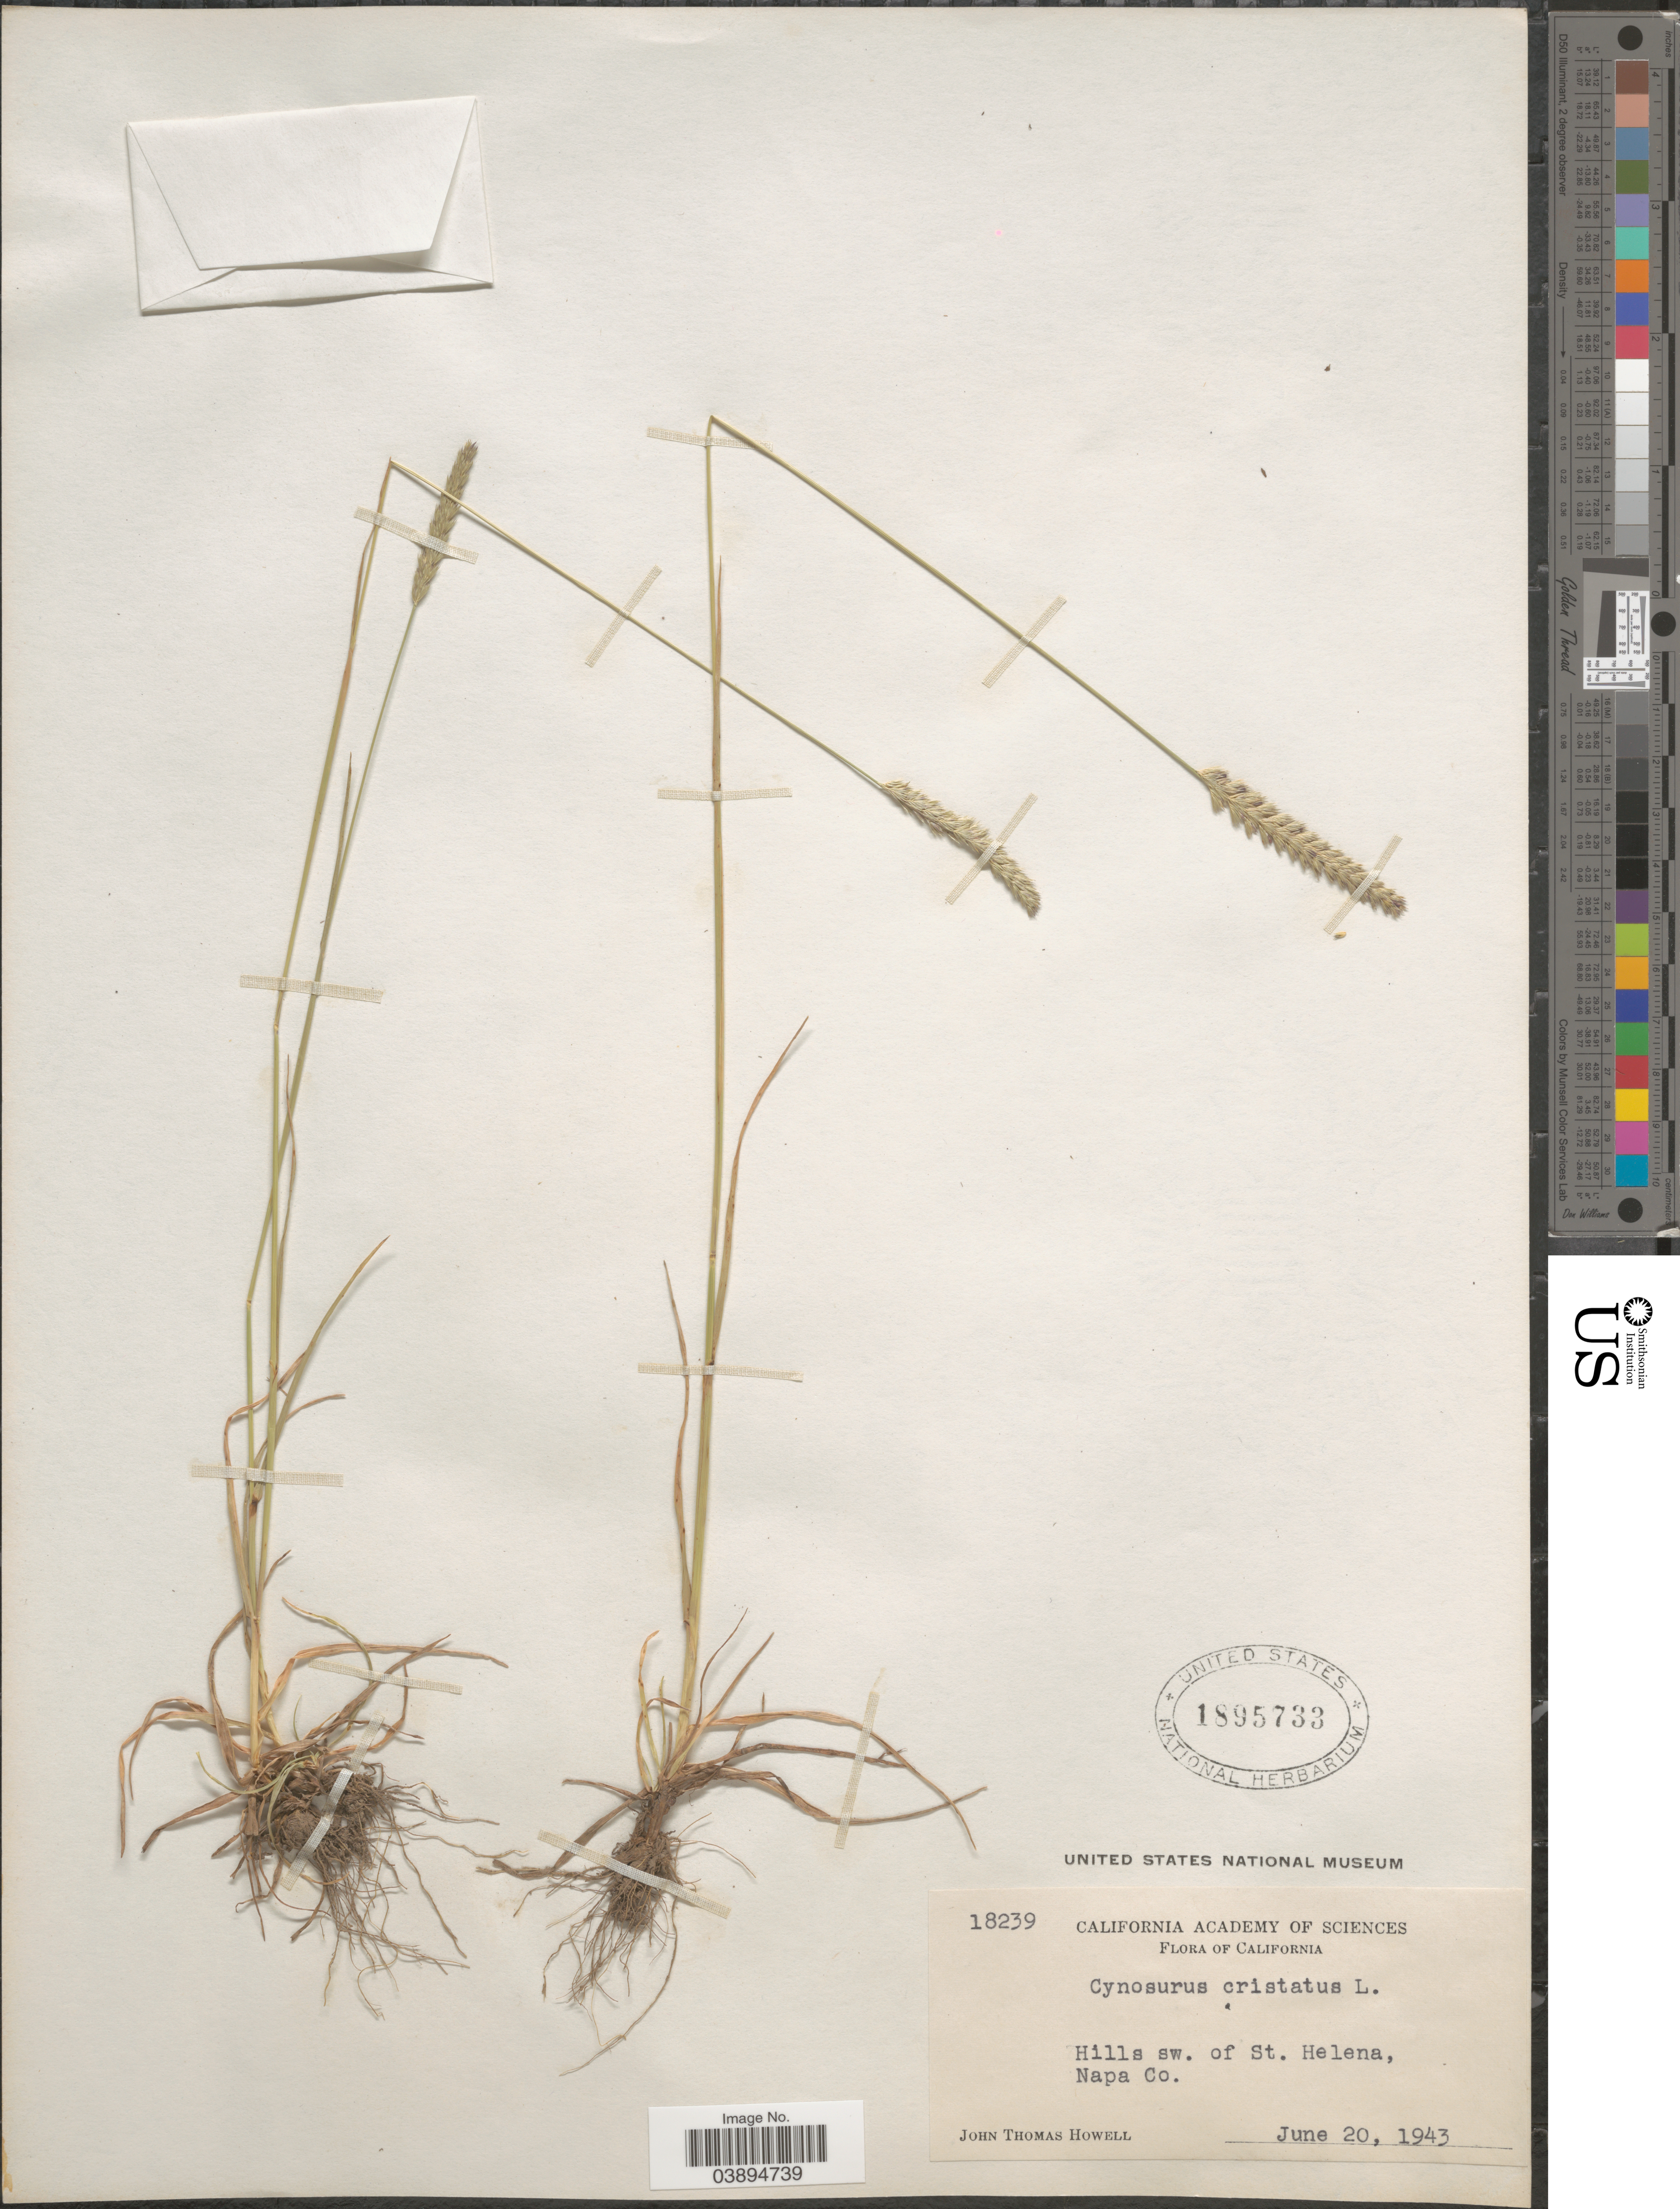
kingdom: Plantae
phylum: Tracheophyta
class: Liliopsida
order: Poales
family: Poaceae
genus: Cynosurus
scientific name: Cynosurus cristatus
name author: L.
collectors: J. T. Howell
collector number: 18239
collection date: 1943-06-20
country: United States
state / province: California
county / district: Napa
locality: Hills sw. of St. Helena, Napa Co.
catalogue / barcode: US 1895733